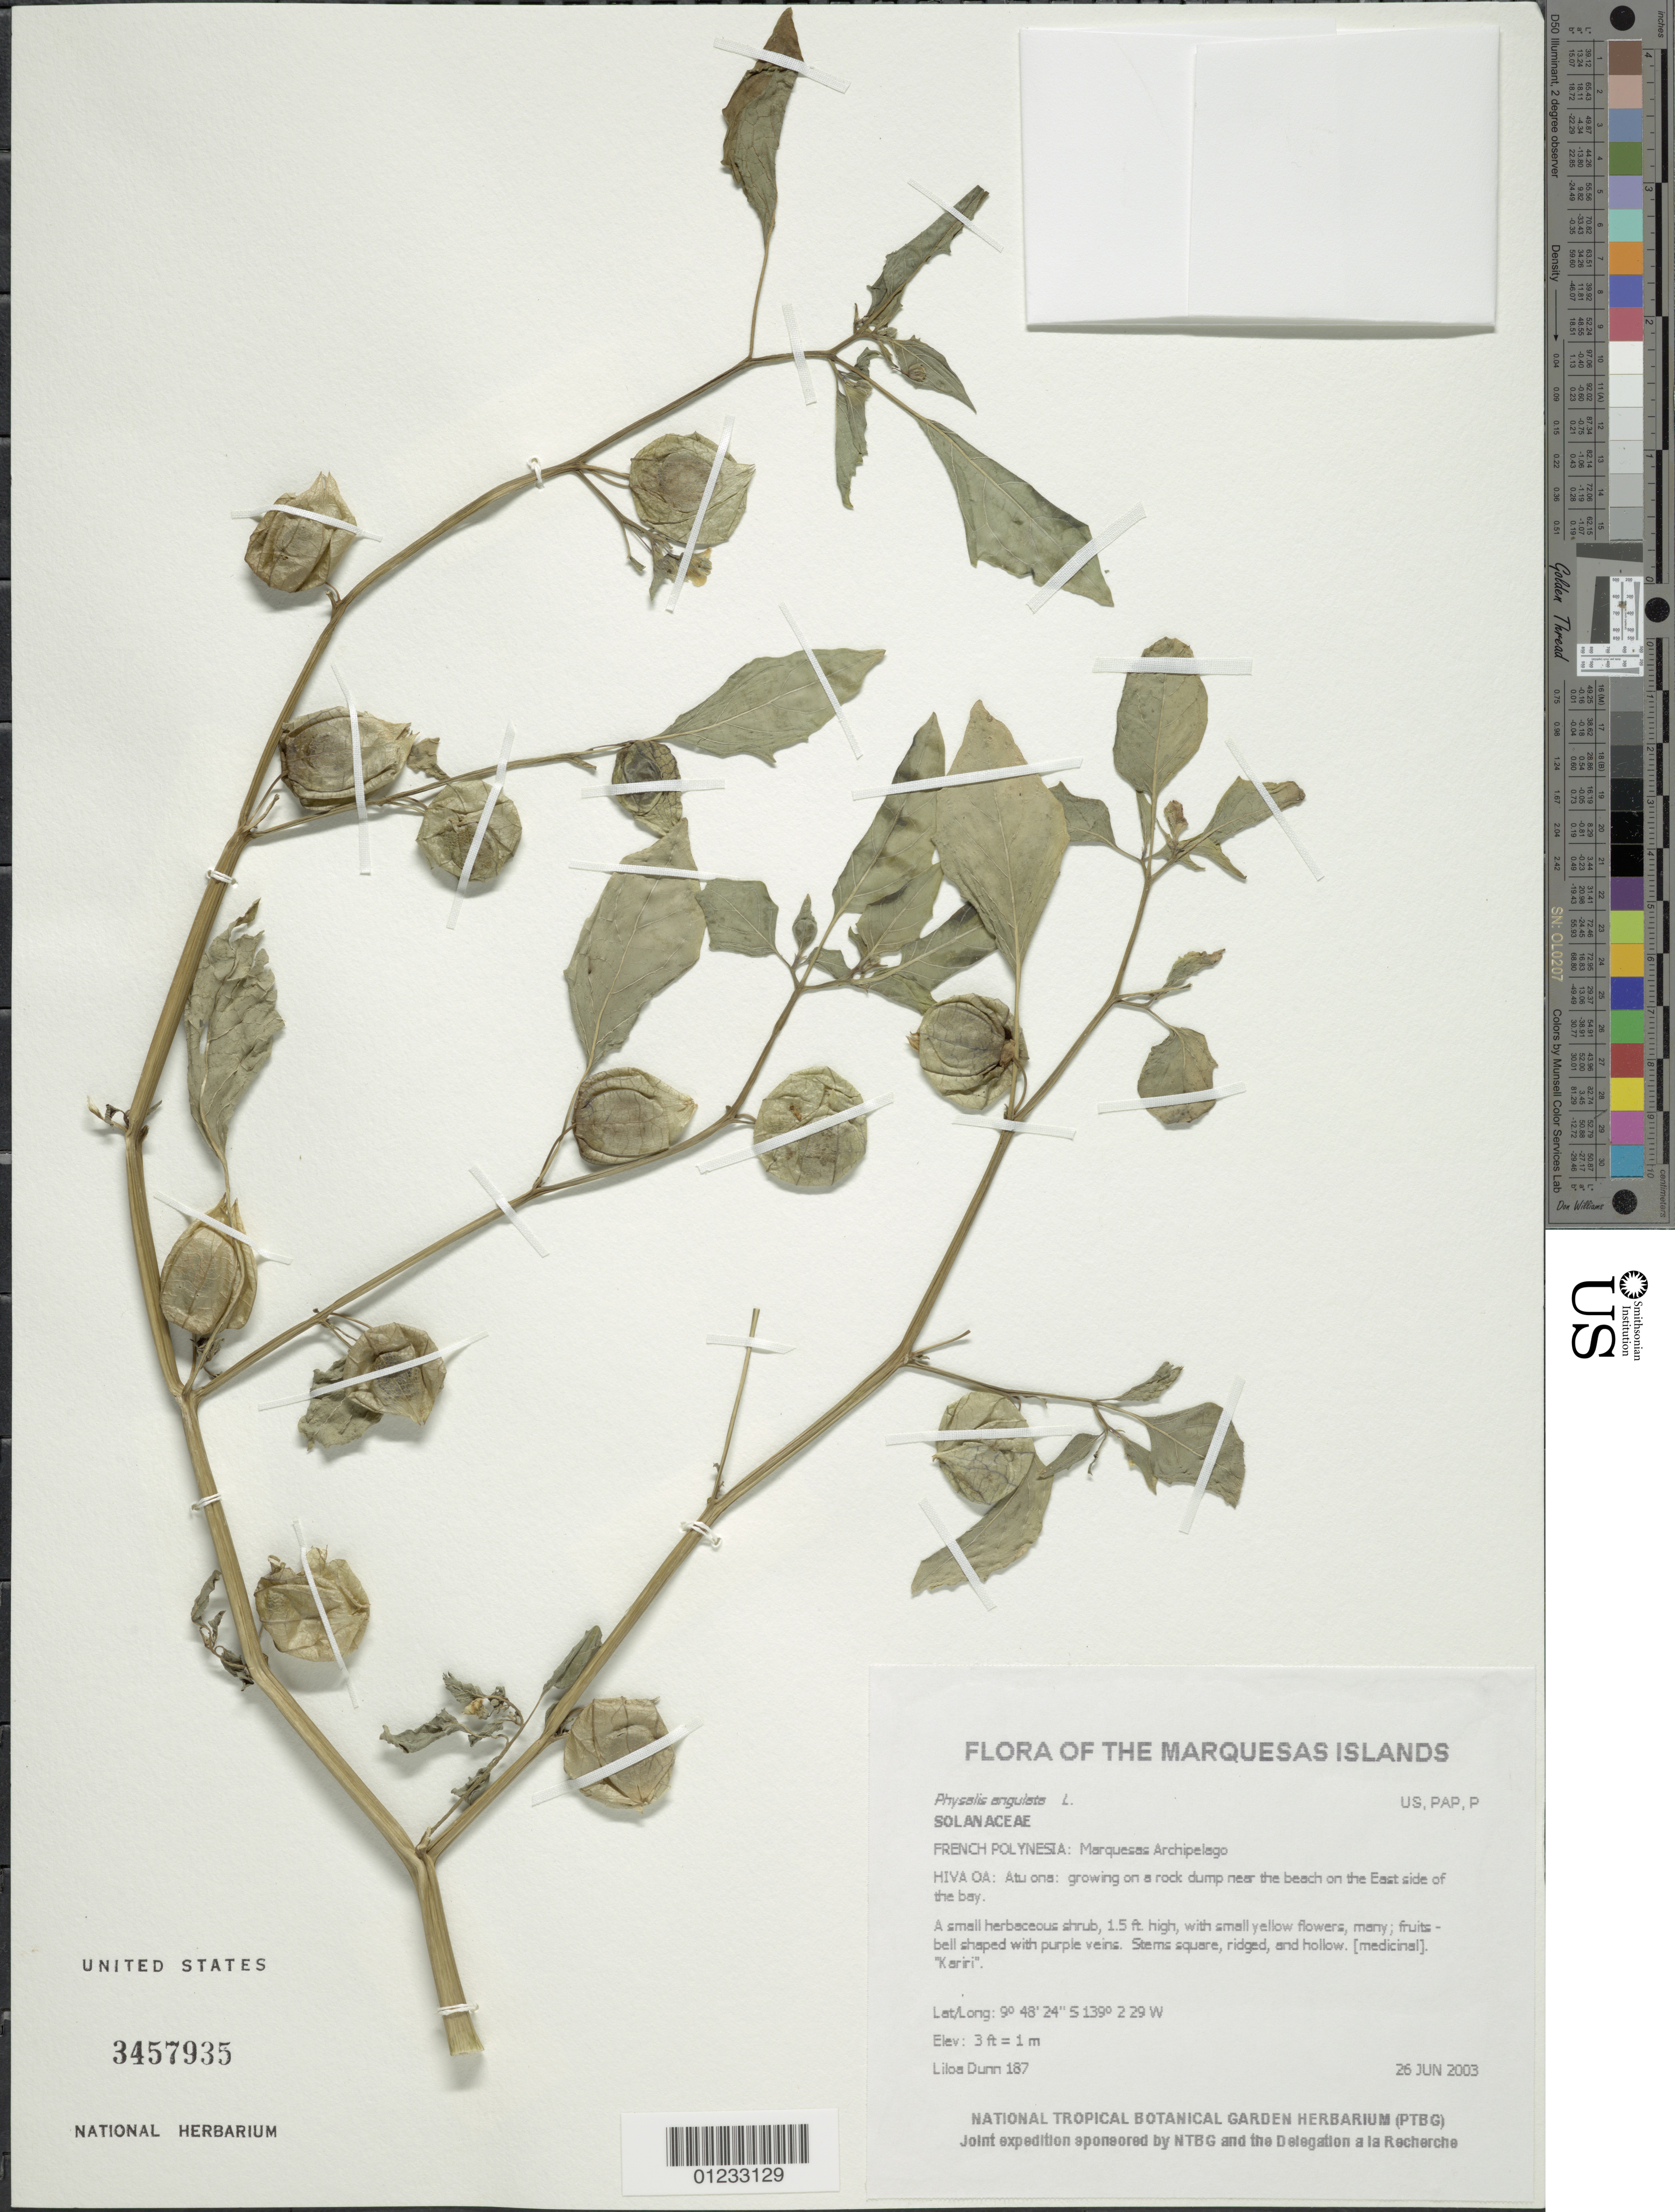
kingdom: Plantae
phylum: Tracheophyta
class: Magnoliopsida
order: Solanales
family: Solanaceae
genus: Physalis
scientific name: Physalis angulata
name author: L.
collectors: L. Dunn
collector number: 187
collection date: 2003-06-26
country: French Polynesia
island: Hiva Oa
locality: Atu ona: growing on a rock dump near the beach on the East side of the bay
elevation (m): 1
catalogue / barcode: US 3457935